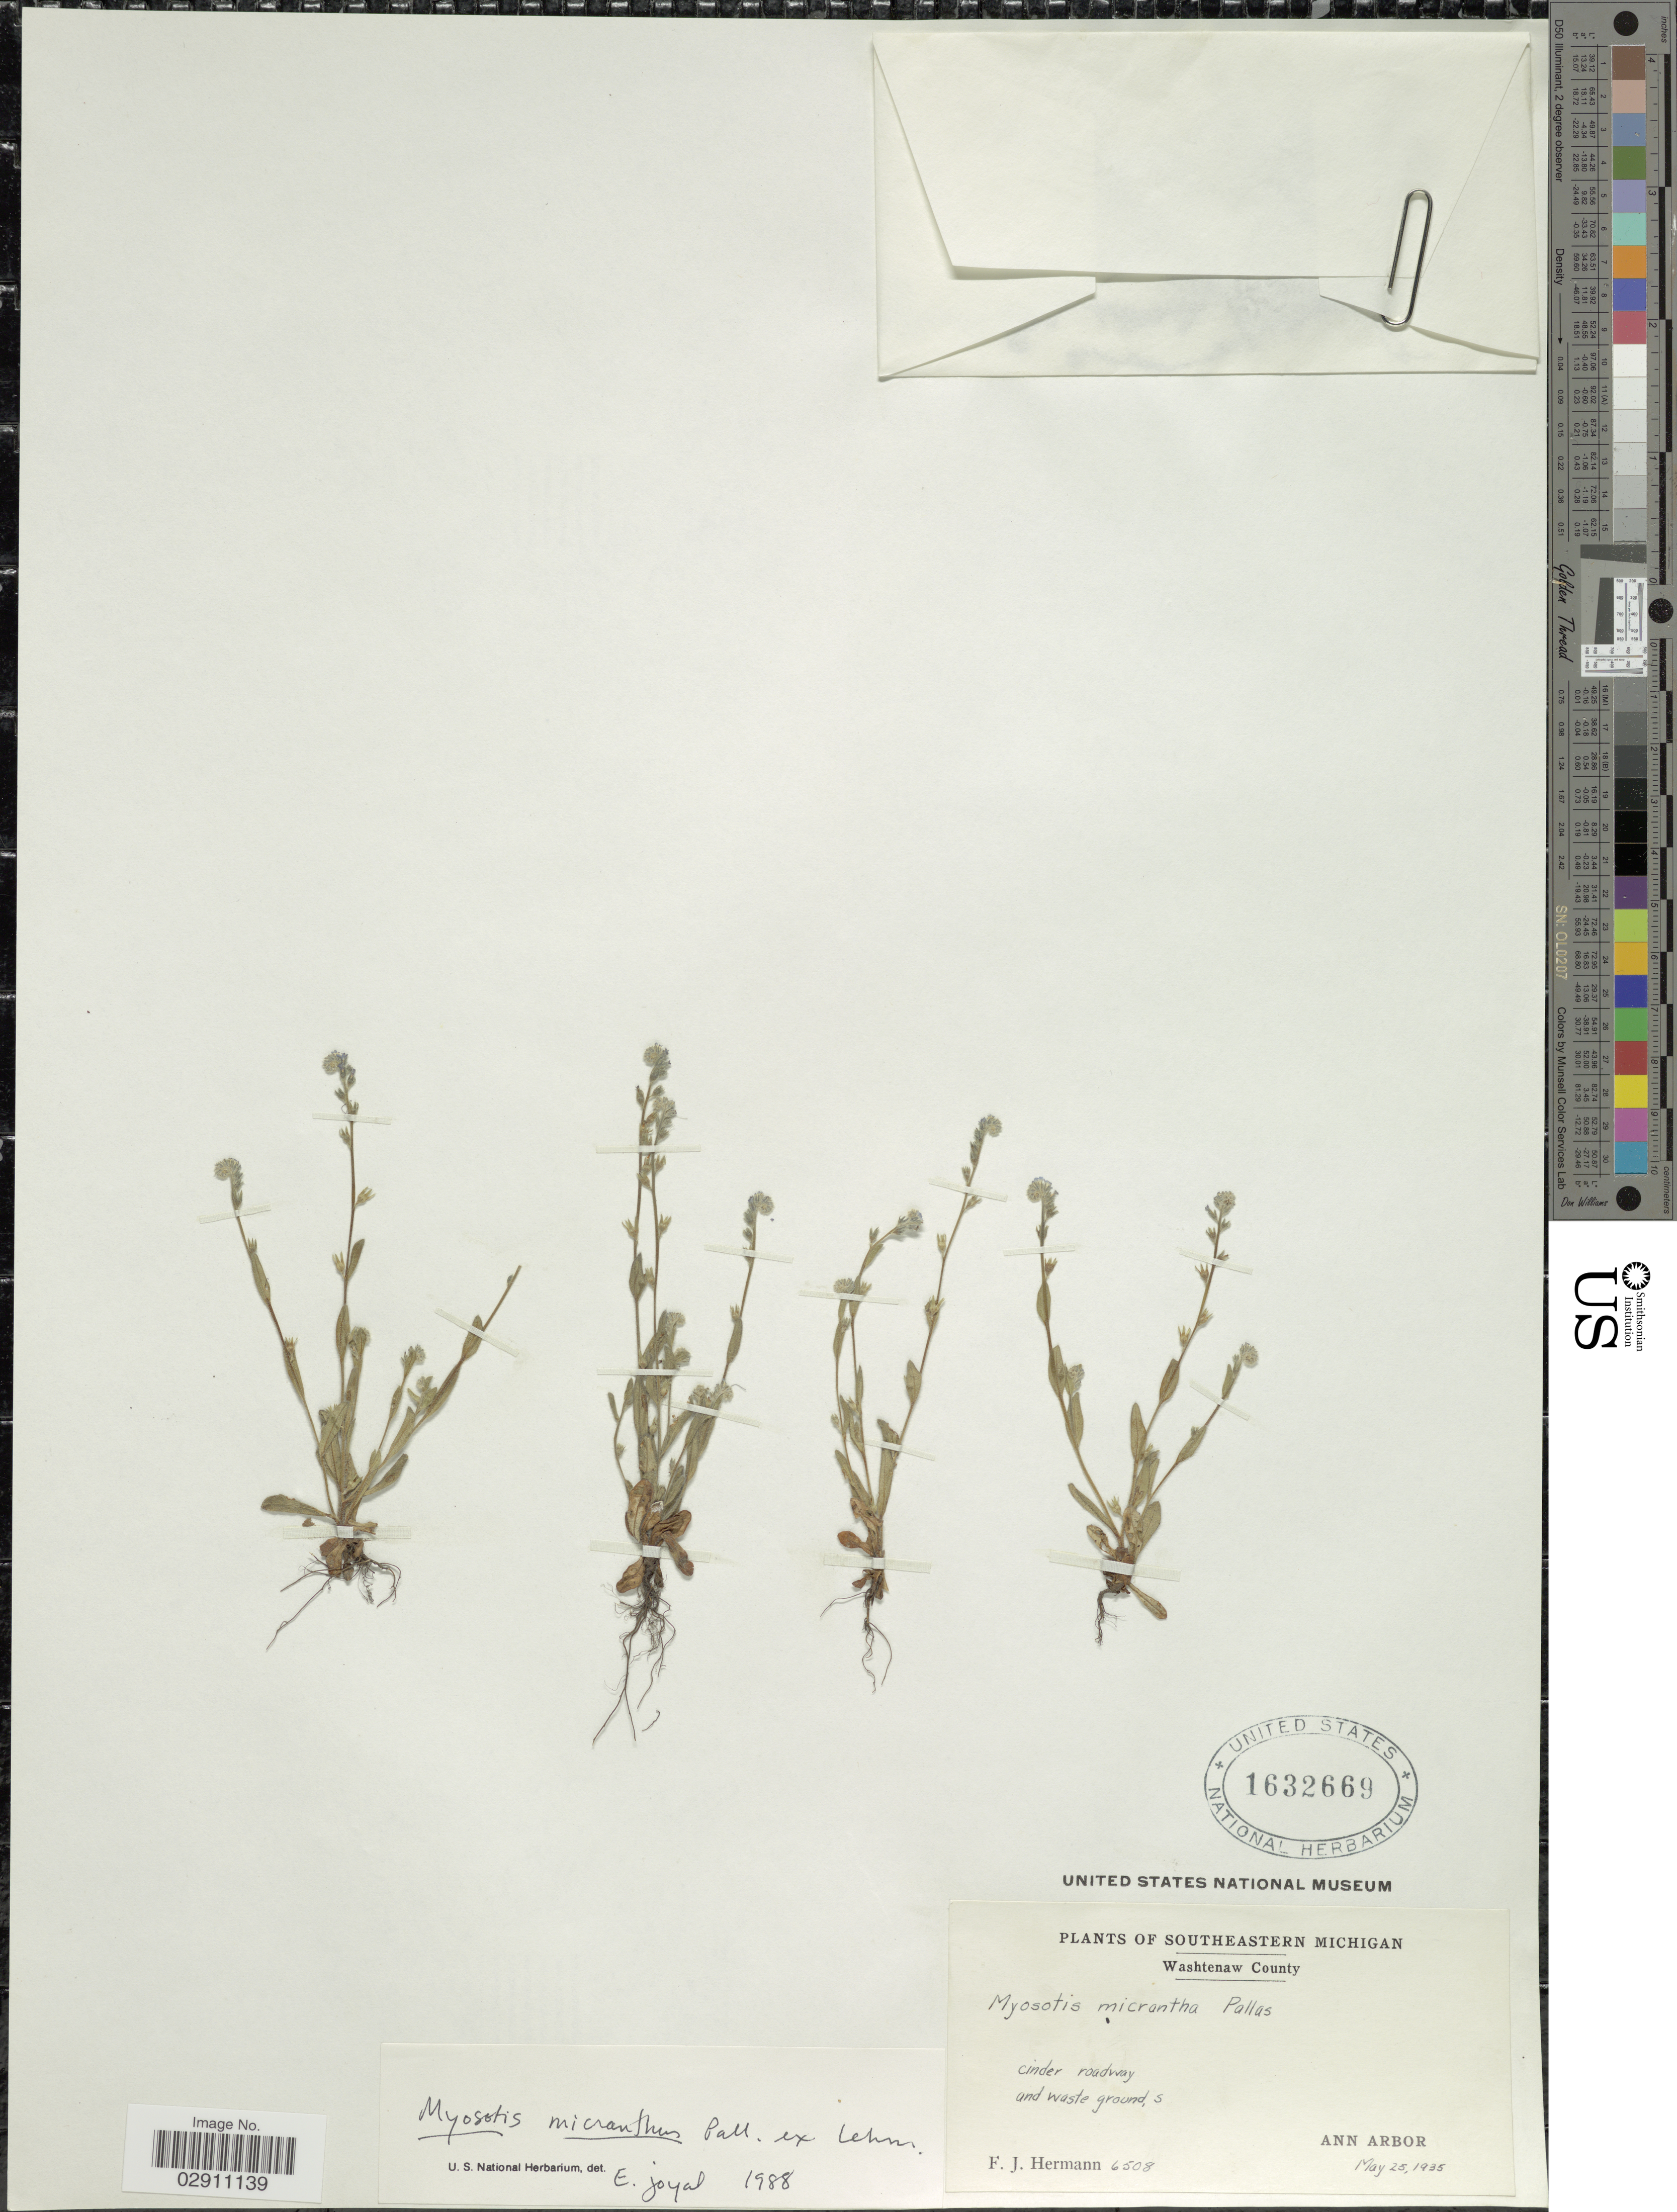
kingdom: Plantae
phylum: Tracheophyta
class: Magnoliopsida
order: Boraginales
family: Boraginaceae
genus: Myosotis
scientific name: Myosotis stricta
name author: Link ex Roem. & Schult.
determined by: Goldman, Doug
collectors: F. J. Hermann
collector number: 6508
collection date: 1935-05-25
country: United States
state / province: Michigan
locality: Southeastern Michigan, Washtenaw County, Cinder roadway and waste grounds, Ann Arbor.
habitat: cinder roadway and waste ground.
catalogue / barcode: US 1632669